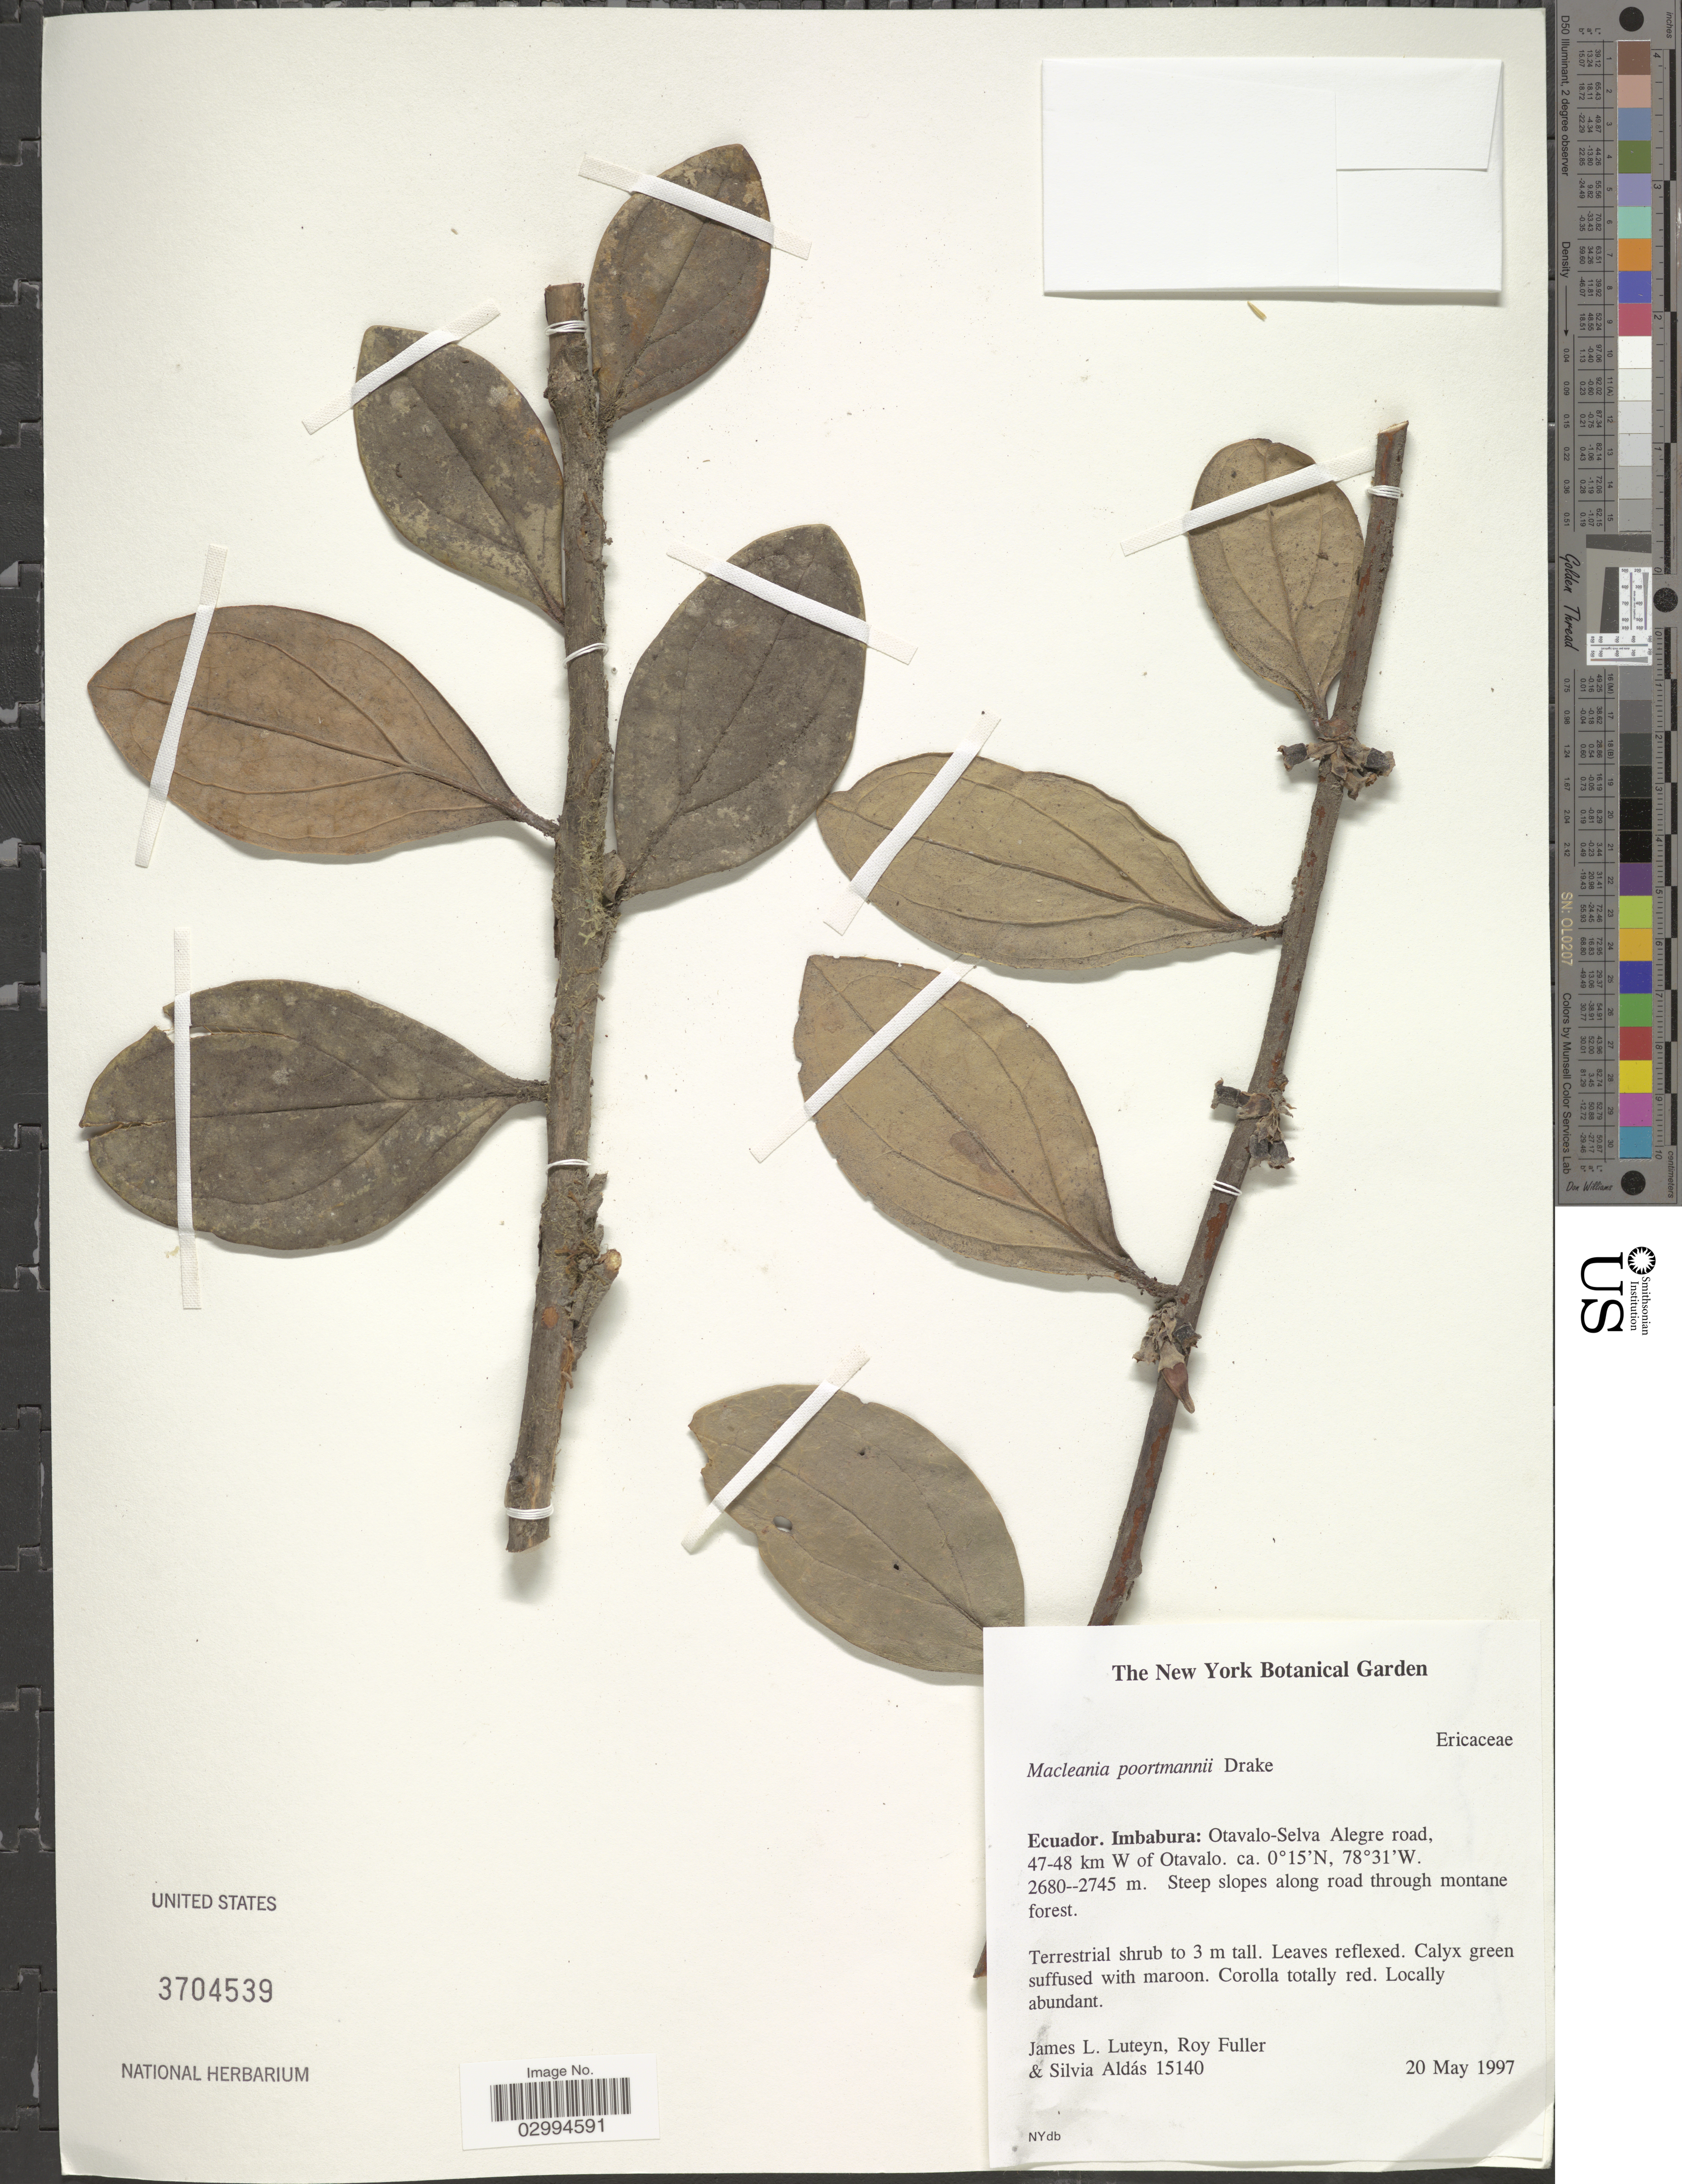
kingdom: Plantae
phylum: Tracheophyta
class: Magnoliopsida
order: Ericales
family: Ericaceae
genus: Macleania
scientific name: Macleania poortmannii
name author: Drake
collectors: J. L. Luteyn, R. Fuller & S. Aldás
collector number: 15140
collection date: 1997-05-20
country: Ecuador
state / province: Imbabura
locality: Otavalo-Selva Alegre road, 47-48 km W of Otavalo.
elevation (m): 2680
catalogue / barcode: US 3704539